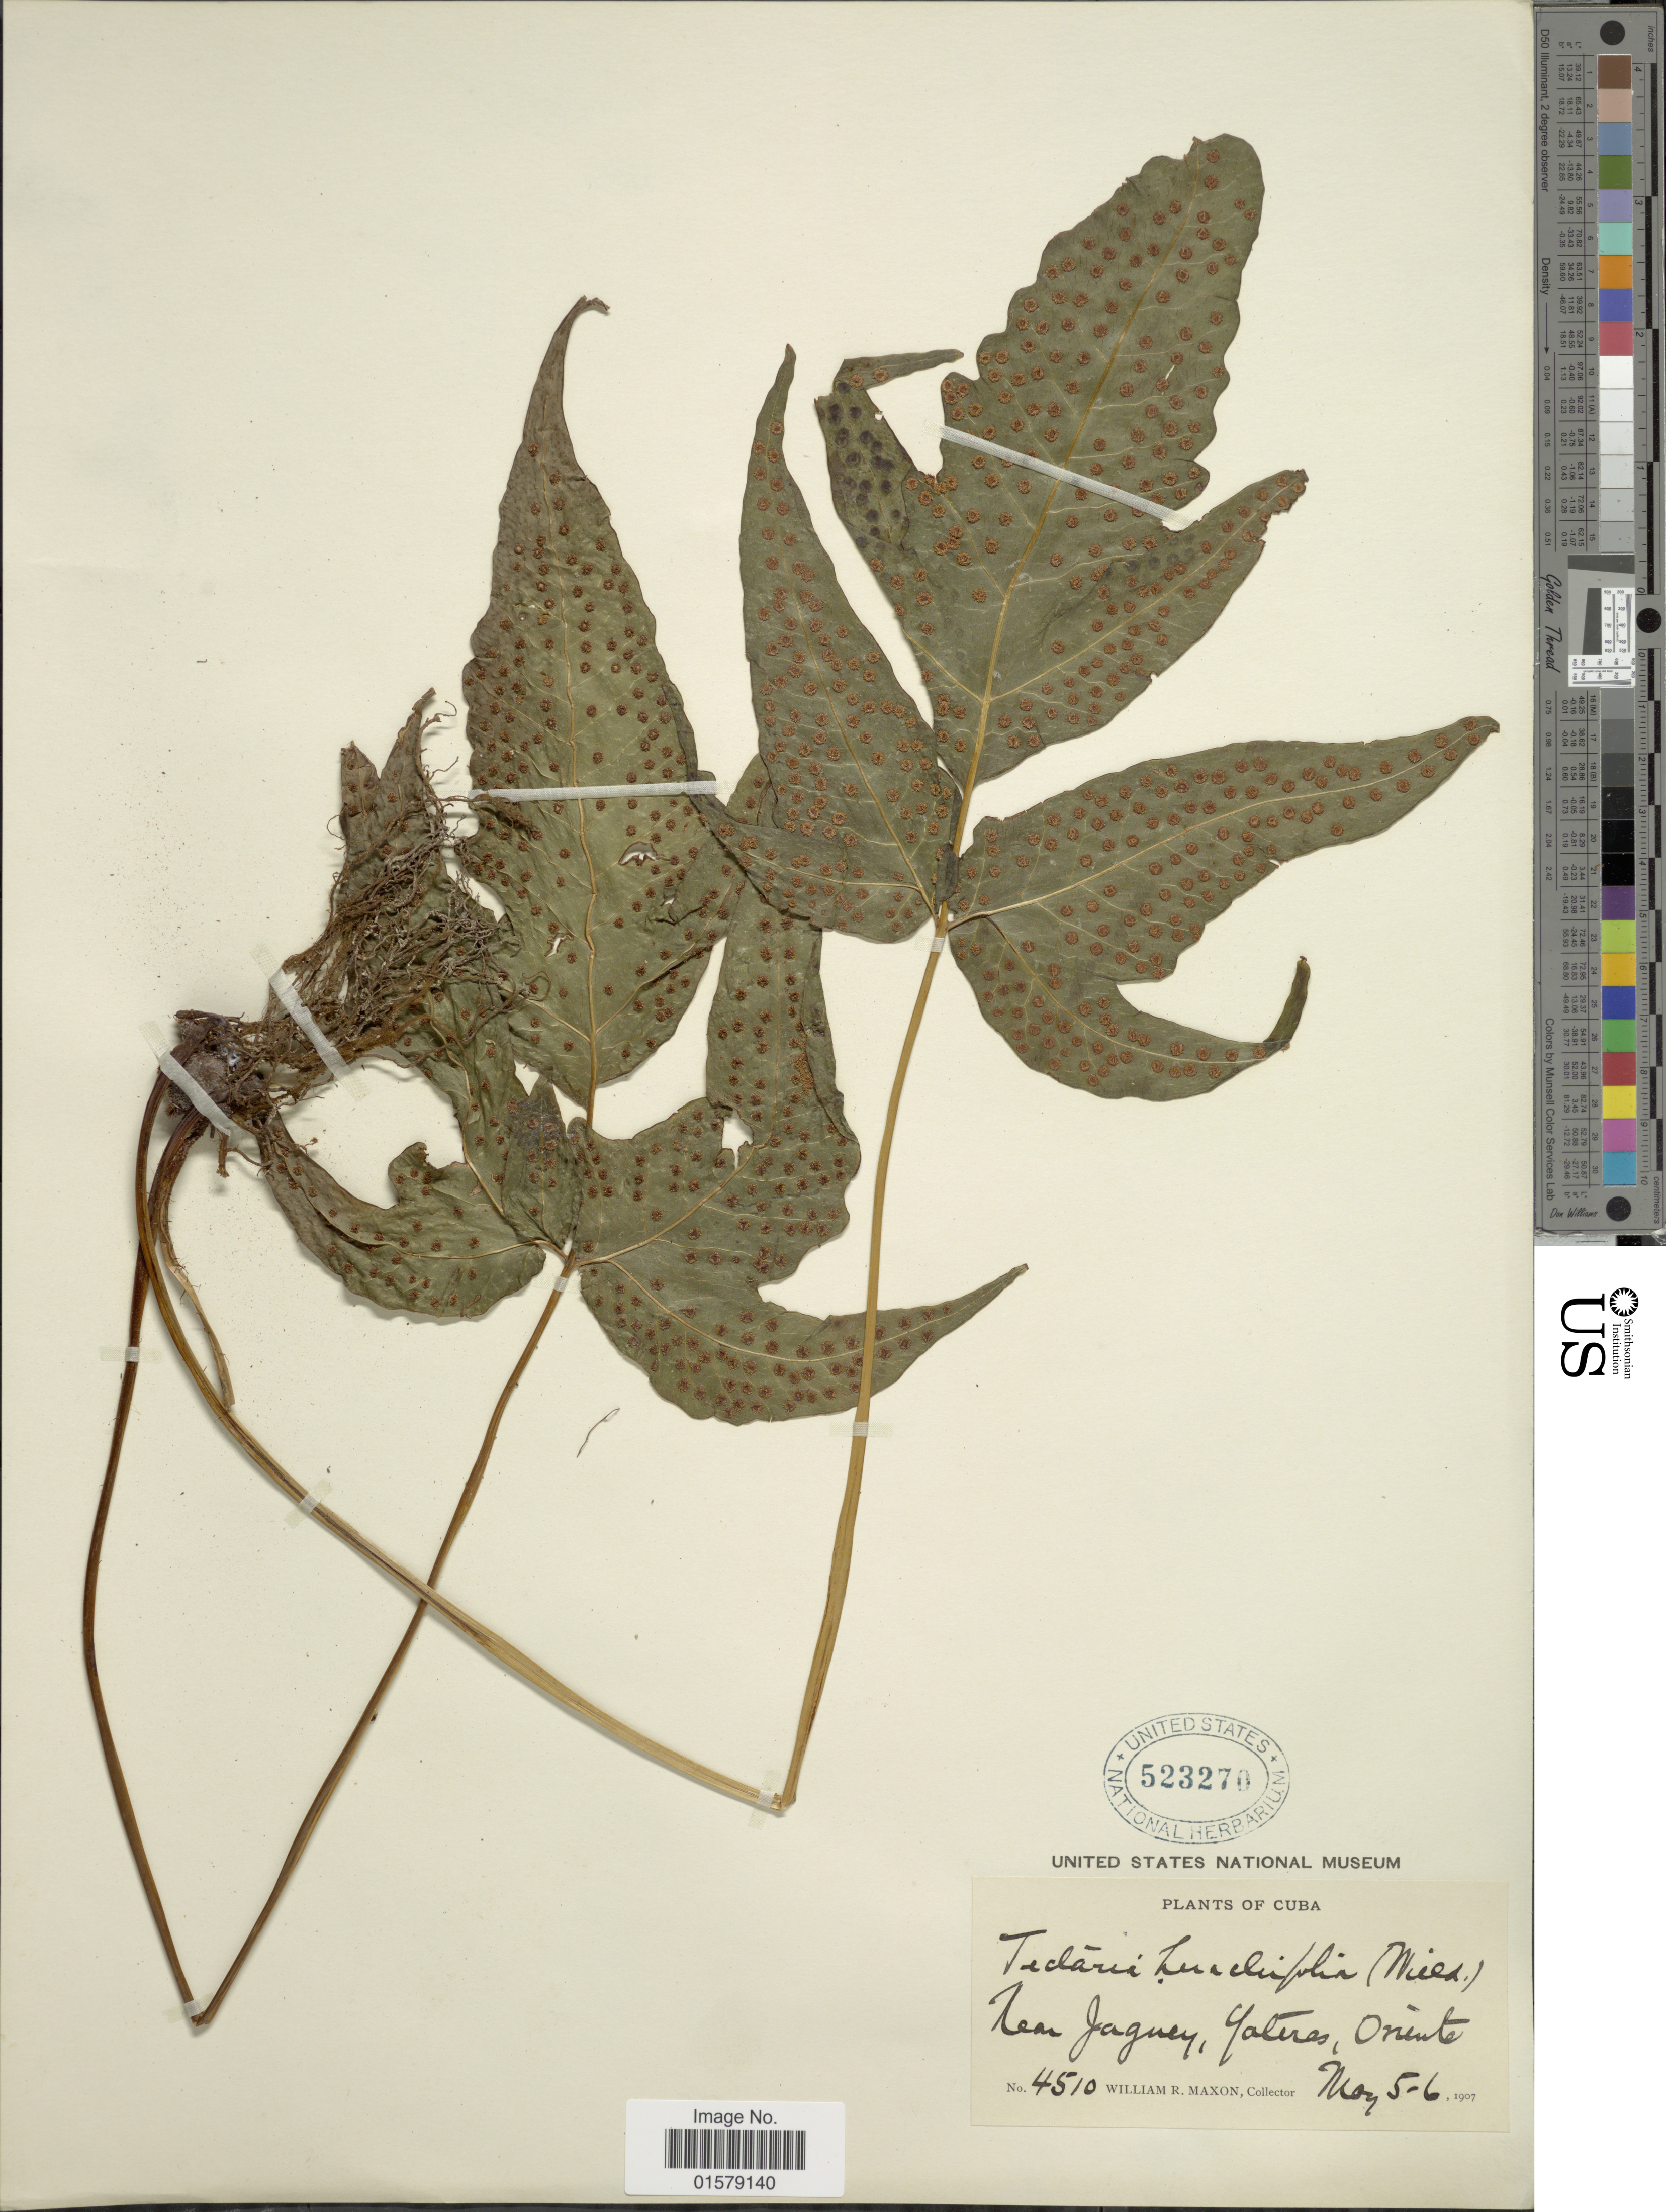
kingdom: Plantae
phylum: Tracheophyta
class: Polypodiopsida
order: Polypodiales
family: Tectariaceae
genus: Tectaria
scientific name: Tectaria heracleifolia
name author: (Willd.) Underw.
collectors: W. R. Maxon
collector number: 4510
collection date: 1907-05-05/1907-05-06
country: Cuba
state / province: Oriente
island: Cuba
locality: Near Jaguey, Yateras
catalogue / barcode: US 523270